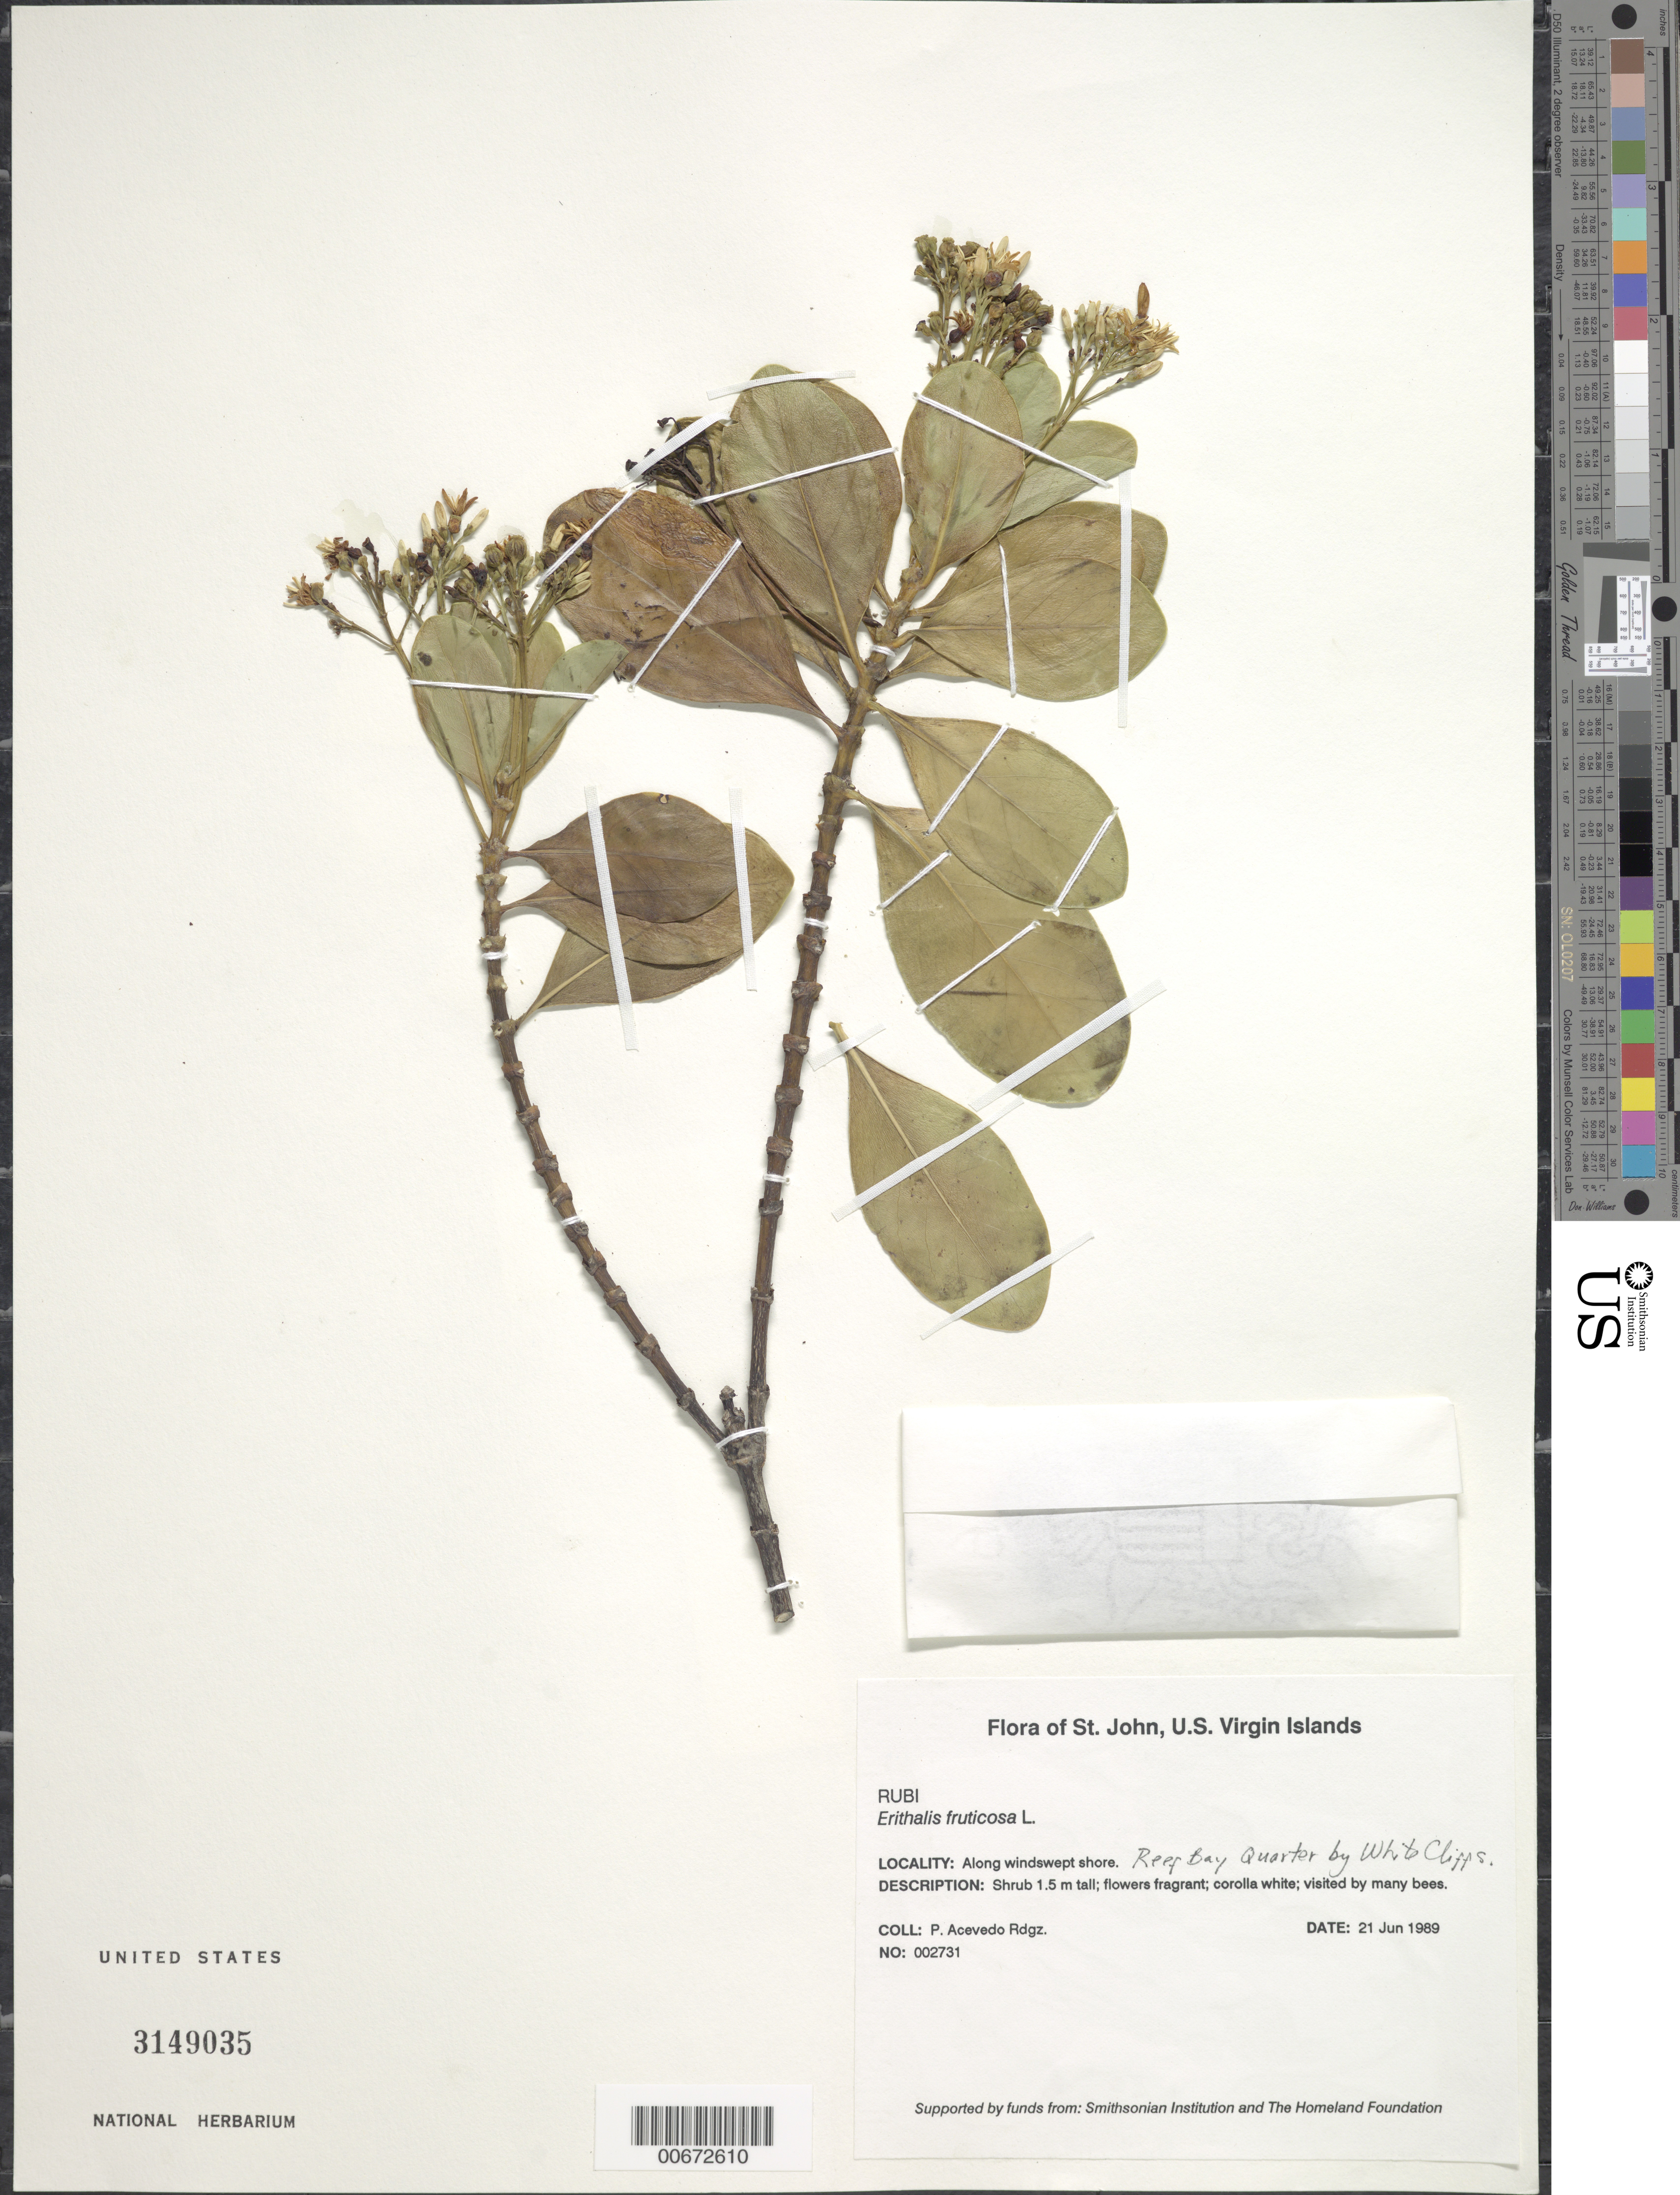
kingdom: Plantae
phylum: Tracheophyta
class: Magnoliopsida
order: Gentianales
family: Rubiaceae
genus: Erithalis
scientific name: Erithalis fruticosa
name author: L.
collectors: P. Acevedo-Rodr.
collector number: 2731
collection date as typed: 21 Jun 1989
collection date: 1989-06-21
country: U.S. Virgin Islands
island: St. John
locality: Reef Bay Quarter, between Reef Bay and White Cliff.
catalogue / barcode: US 3149035